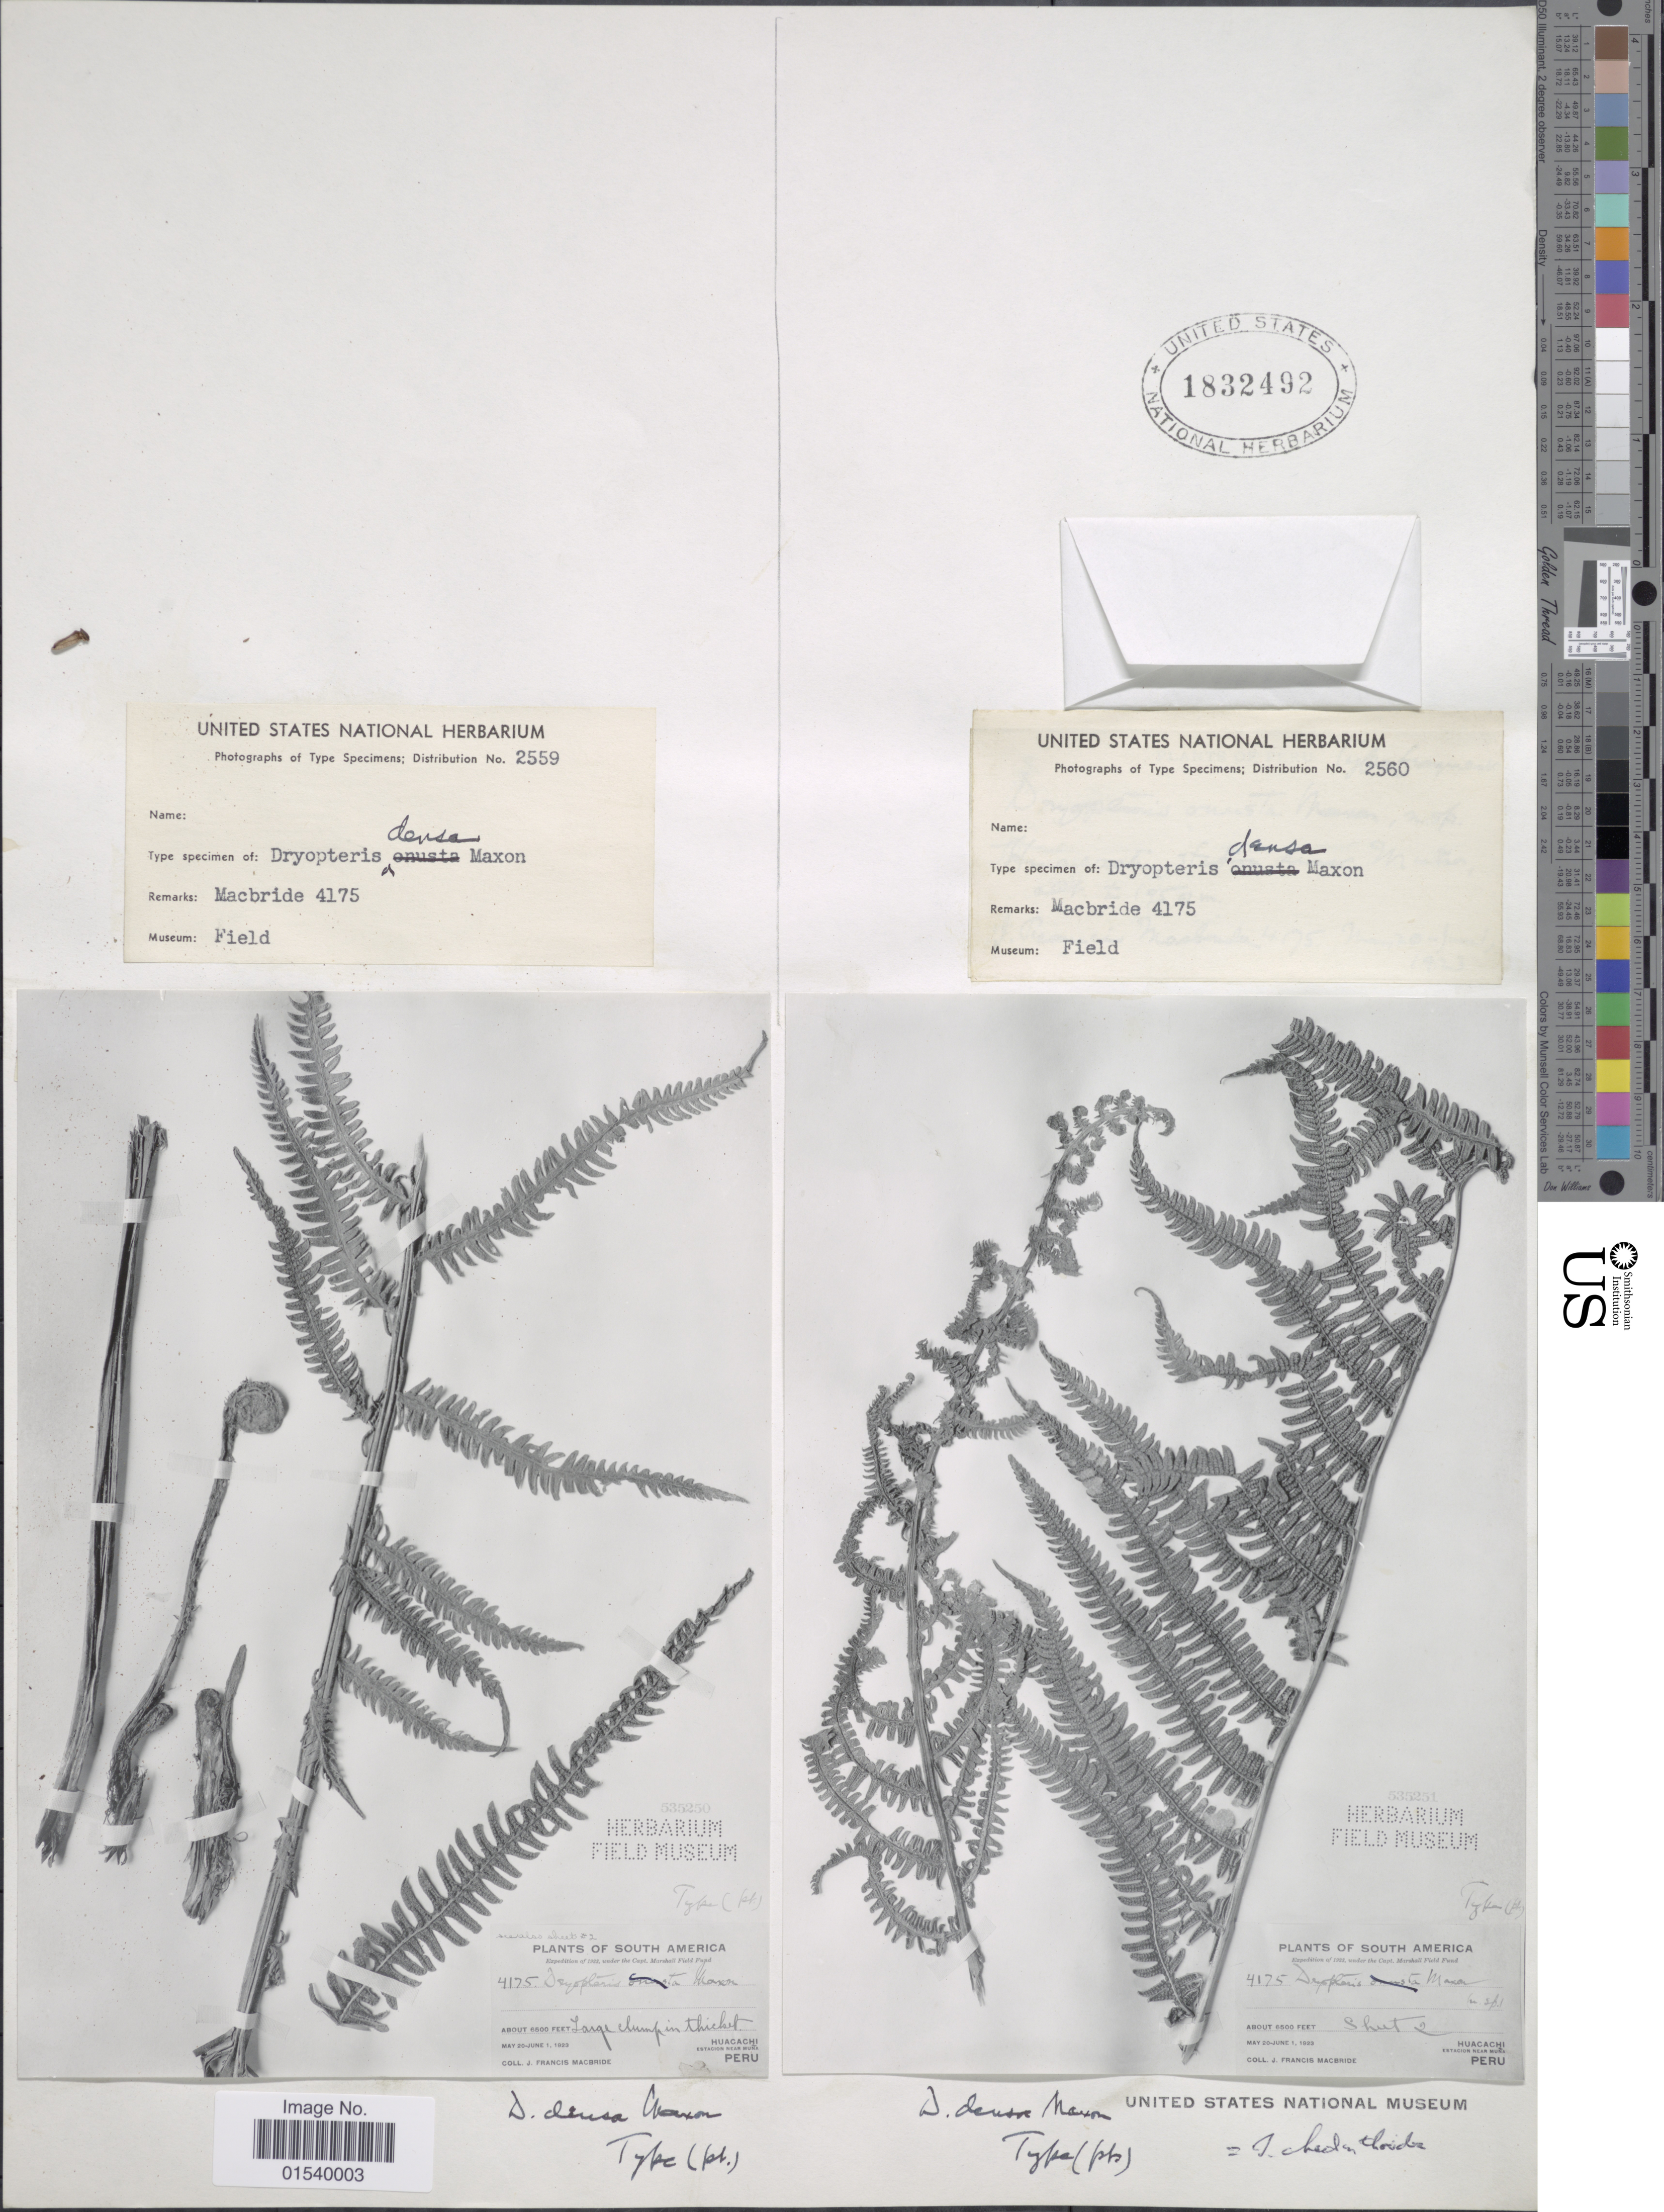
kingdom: Plantae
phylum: Tracheophyta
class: Polypodiopsida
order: Polypodiales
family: Thelypteridaceae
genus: Amauropelta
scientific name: Amauropelta cheilanthoides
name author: (Kunze) Á. Löve & D. Löve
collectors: J. F. Macbride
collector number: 4175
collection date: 1923-05-20/1923-06-01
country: Peru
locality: Huacachi, Estacion near Muña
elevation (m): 1981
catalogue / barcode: US 1832492